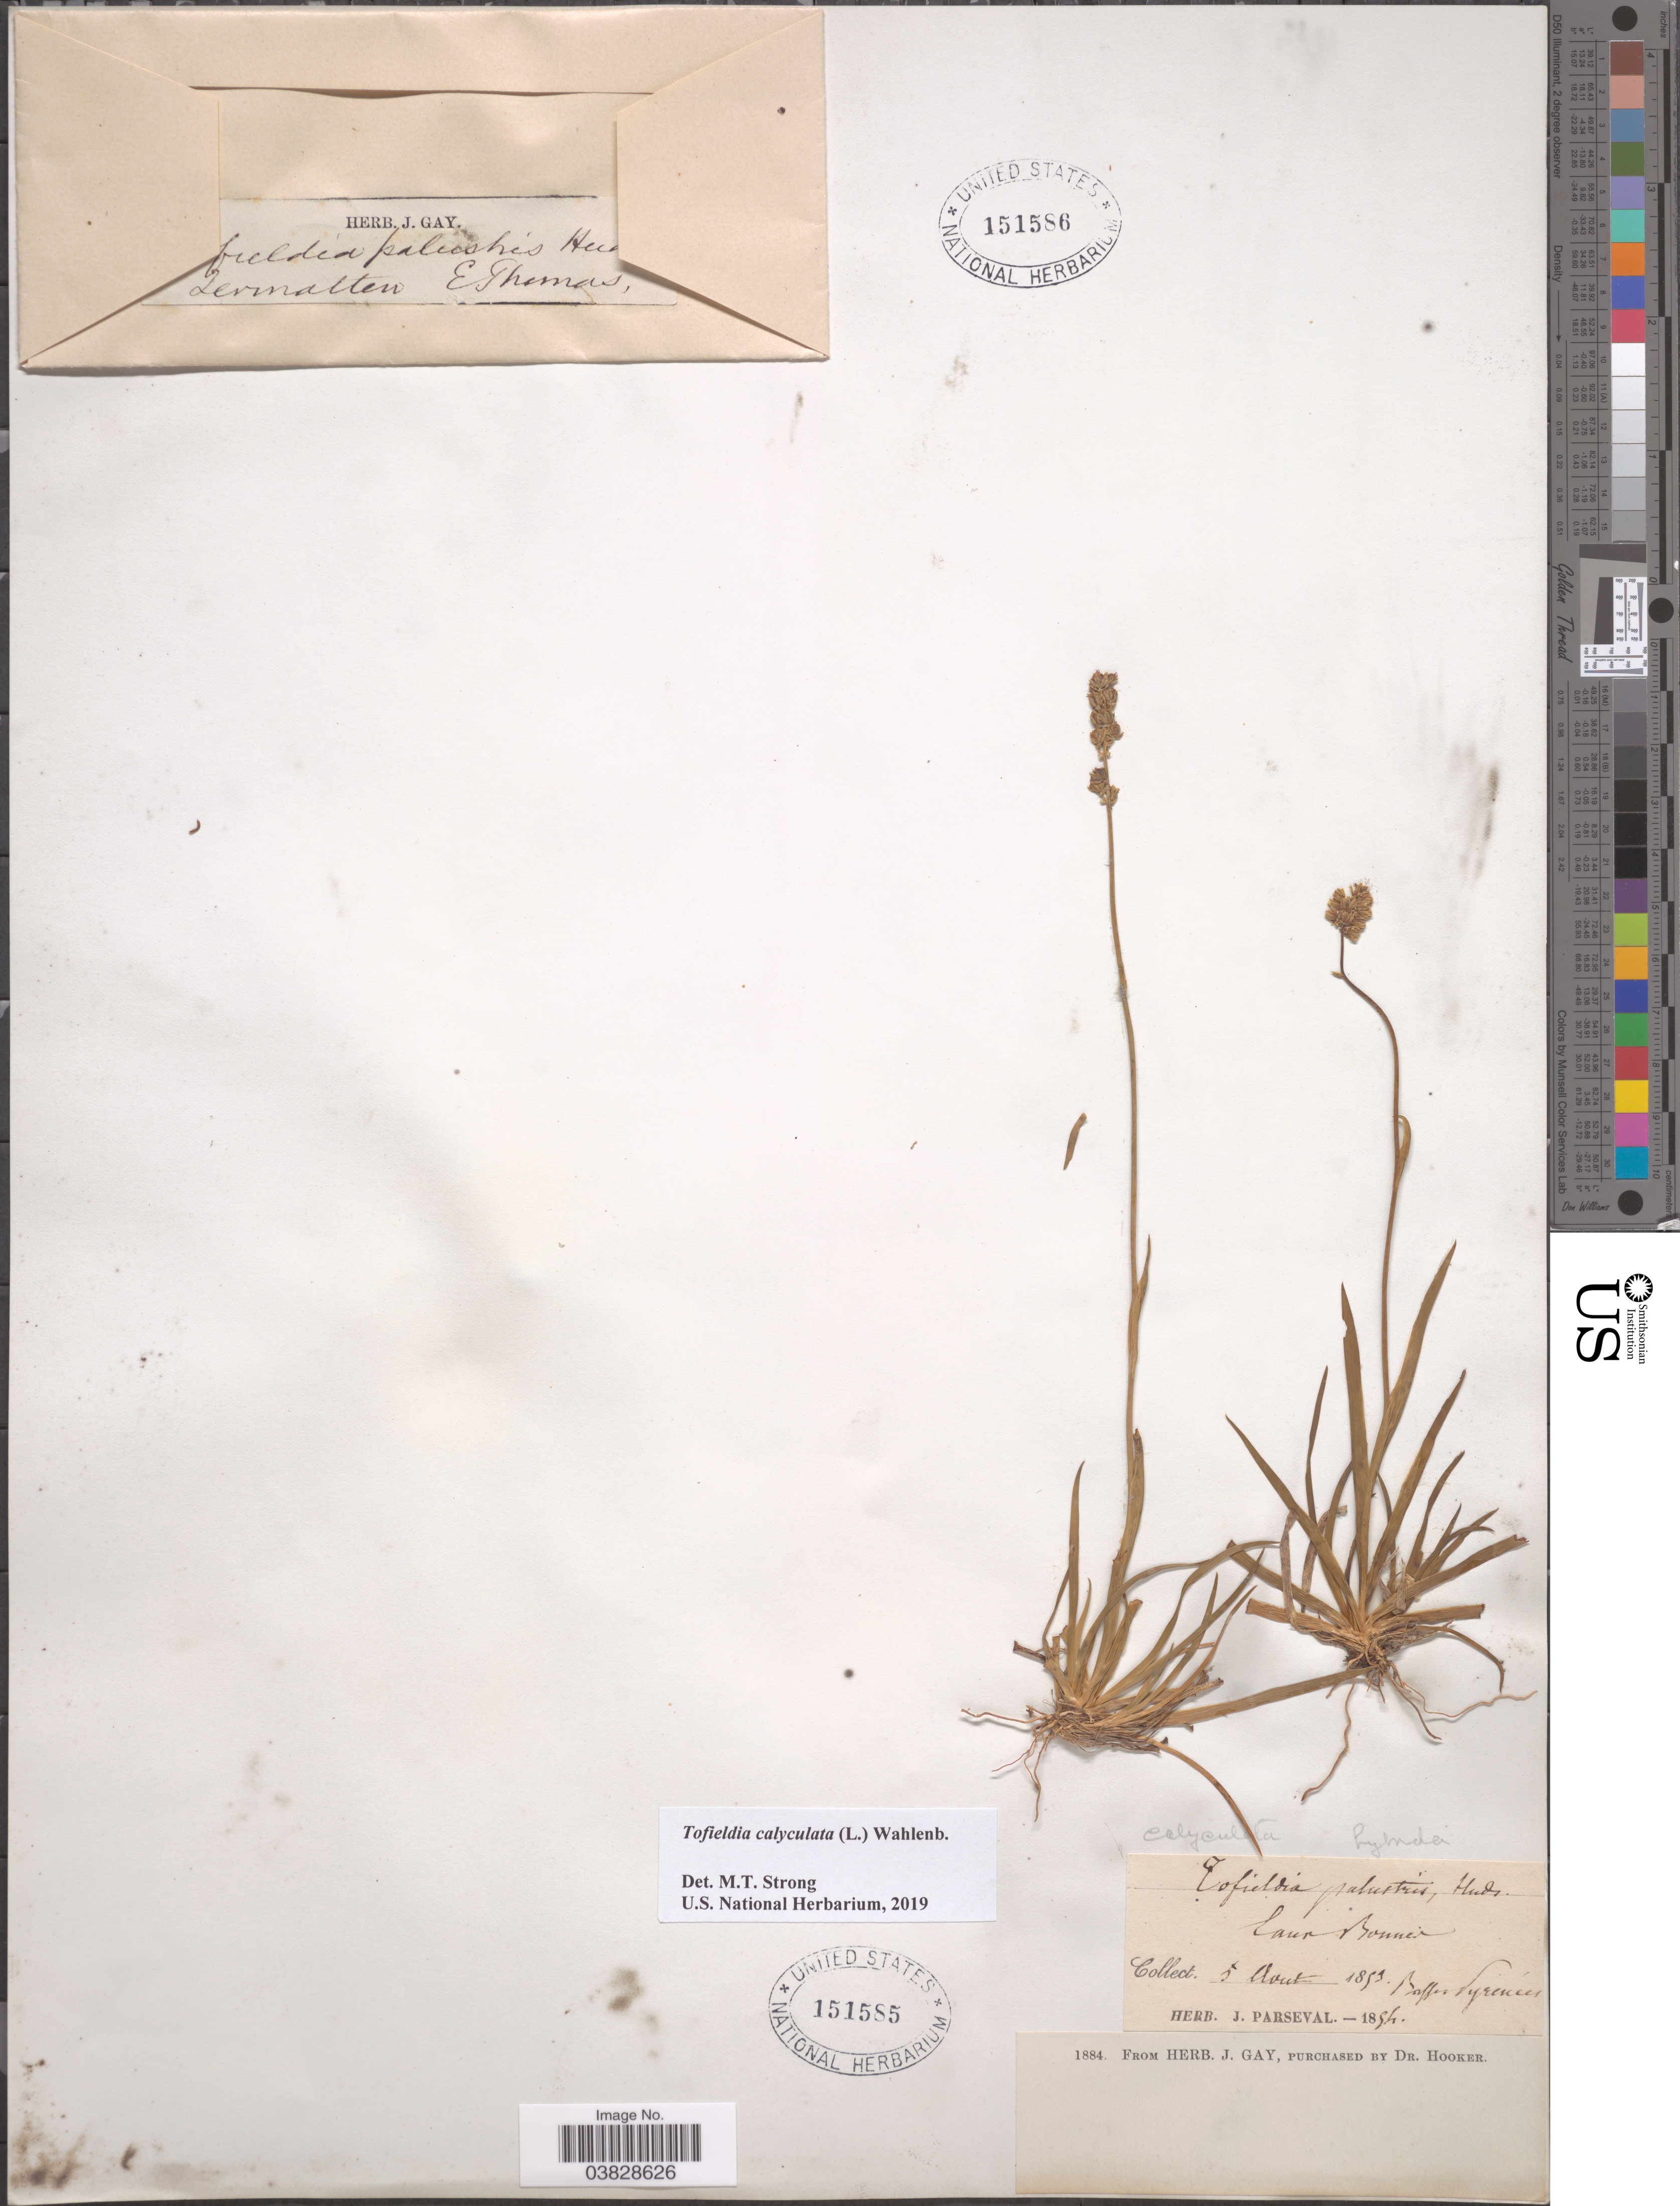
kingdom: Plantae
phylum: Tracheophyta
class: Liliopsida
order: Alismatales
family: Tofieldiaceae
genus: Tofieldia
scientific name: Tofieldia calyculata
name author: (L.) Wahlenb.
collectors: Ex herb. J. Parseval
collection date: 1853-08-05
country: France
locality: Laur Bonneir. [interpreted] [unsure placement] Basses Pyrenees.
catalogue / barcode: US 151585-2